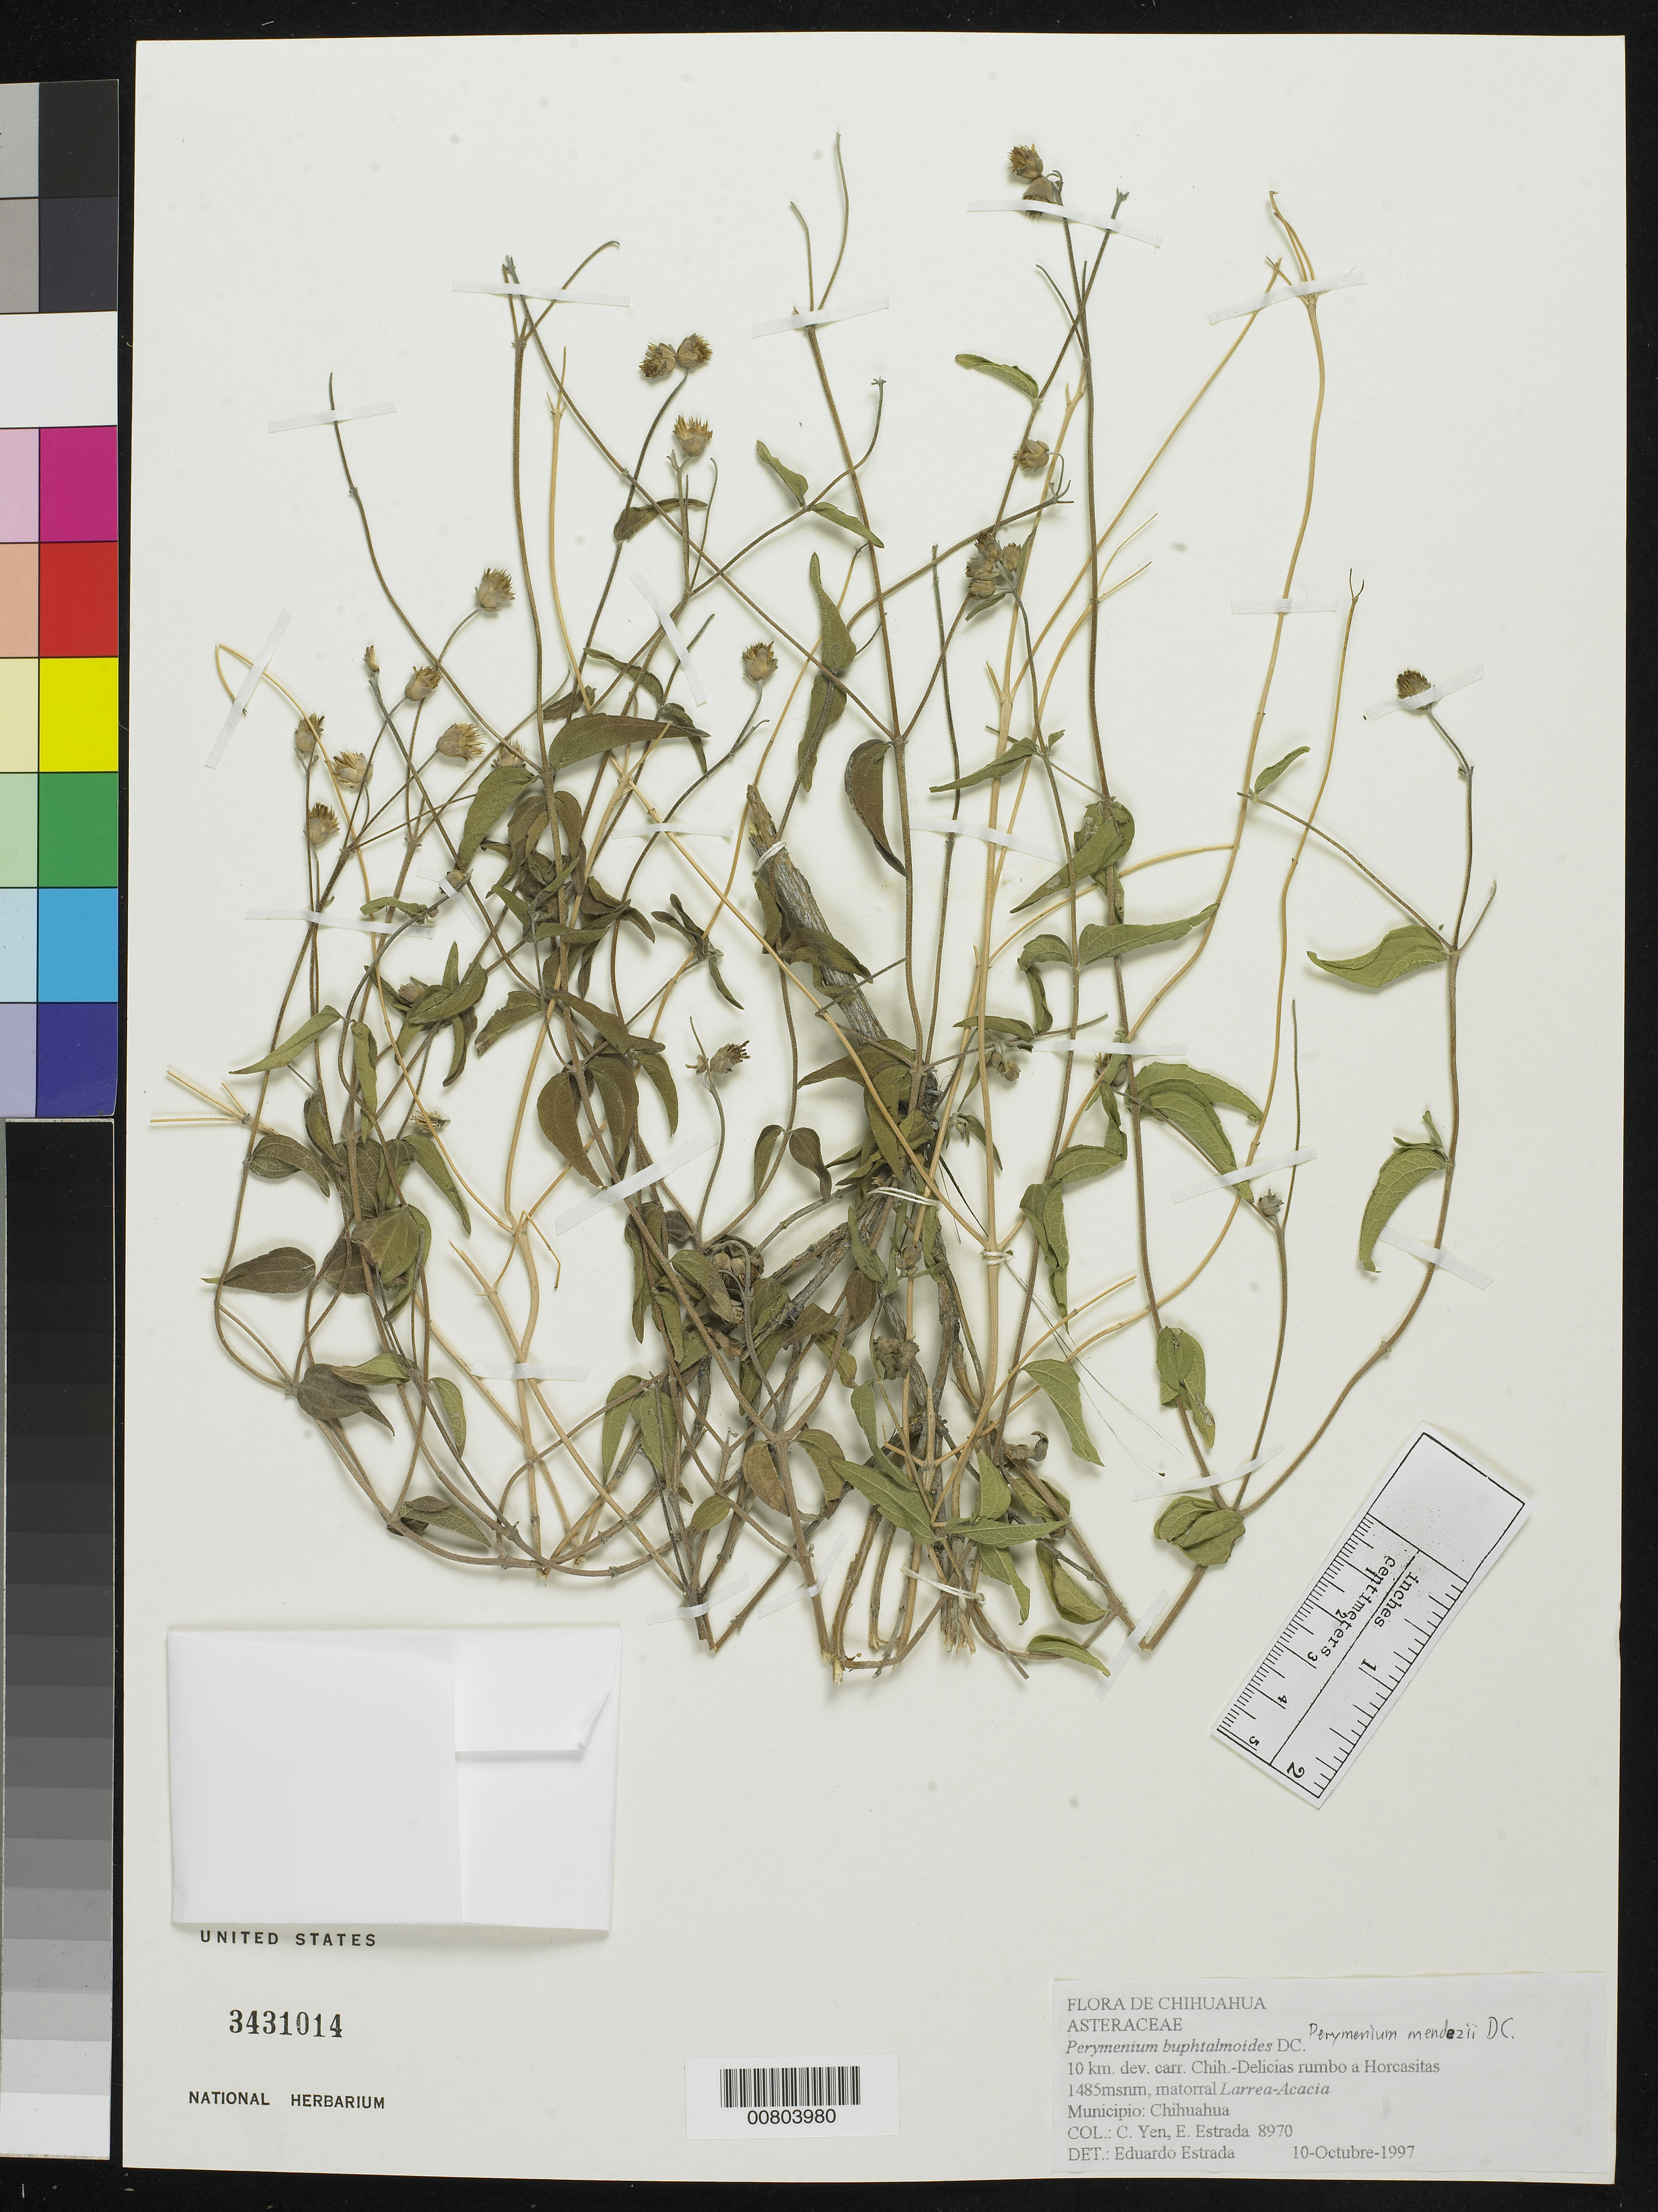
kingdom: Plantae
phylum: Tracheophyta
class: Magnoliopsida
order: Asterales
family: Asteraceae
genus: Perymenium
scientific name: Perymenium mendezii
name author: DC.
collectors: Y. C. Yang & E. Estrada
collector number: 8970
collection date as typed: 10 Oct 1997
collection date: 1997-10-10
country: Mexico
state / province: Chihuahua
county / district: Chihuahua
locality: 10 km. dev. Chih.-Delicias rumbo a Horcasitas.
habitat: Matorral Larrea-Acacia.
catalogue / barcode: US 3431014